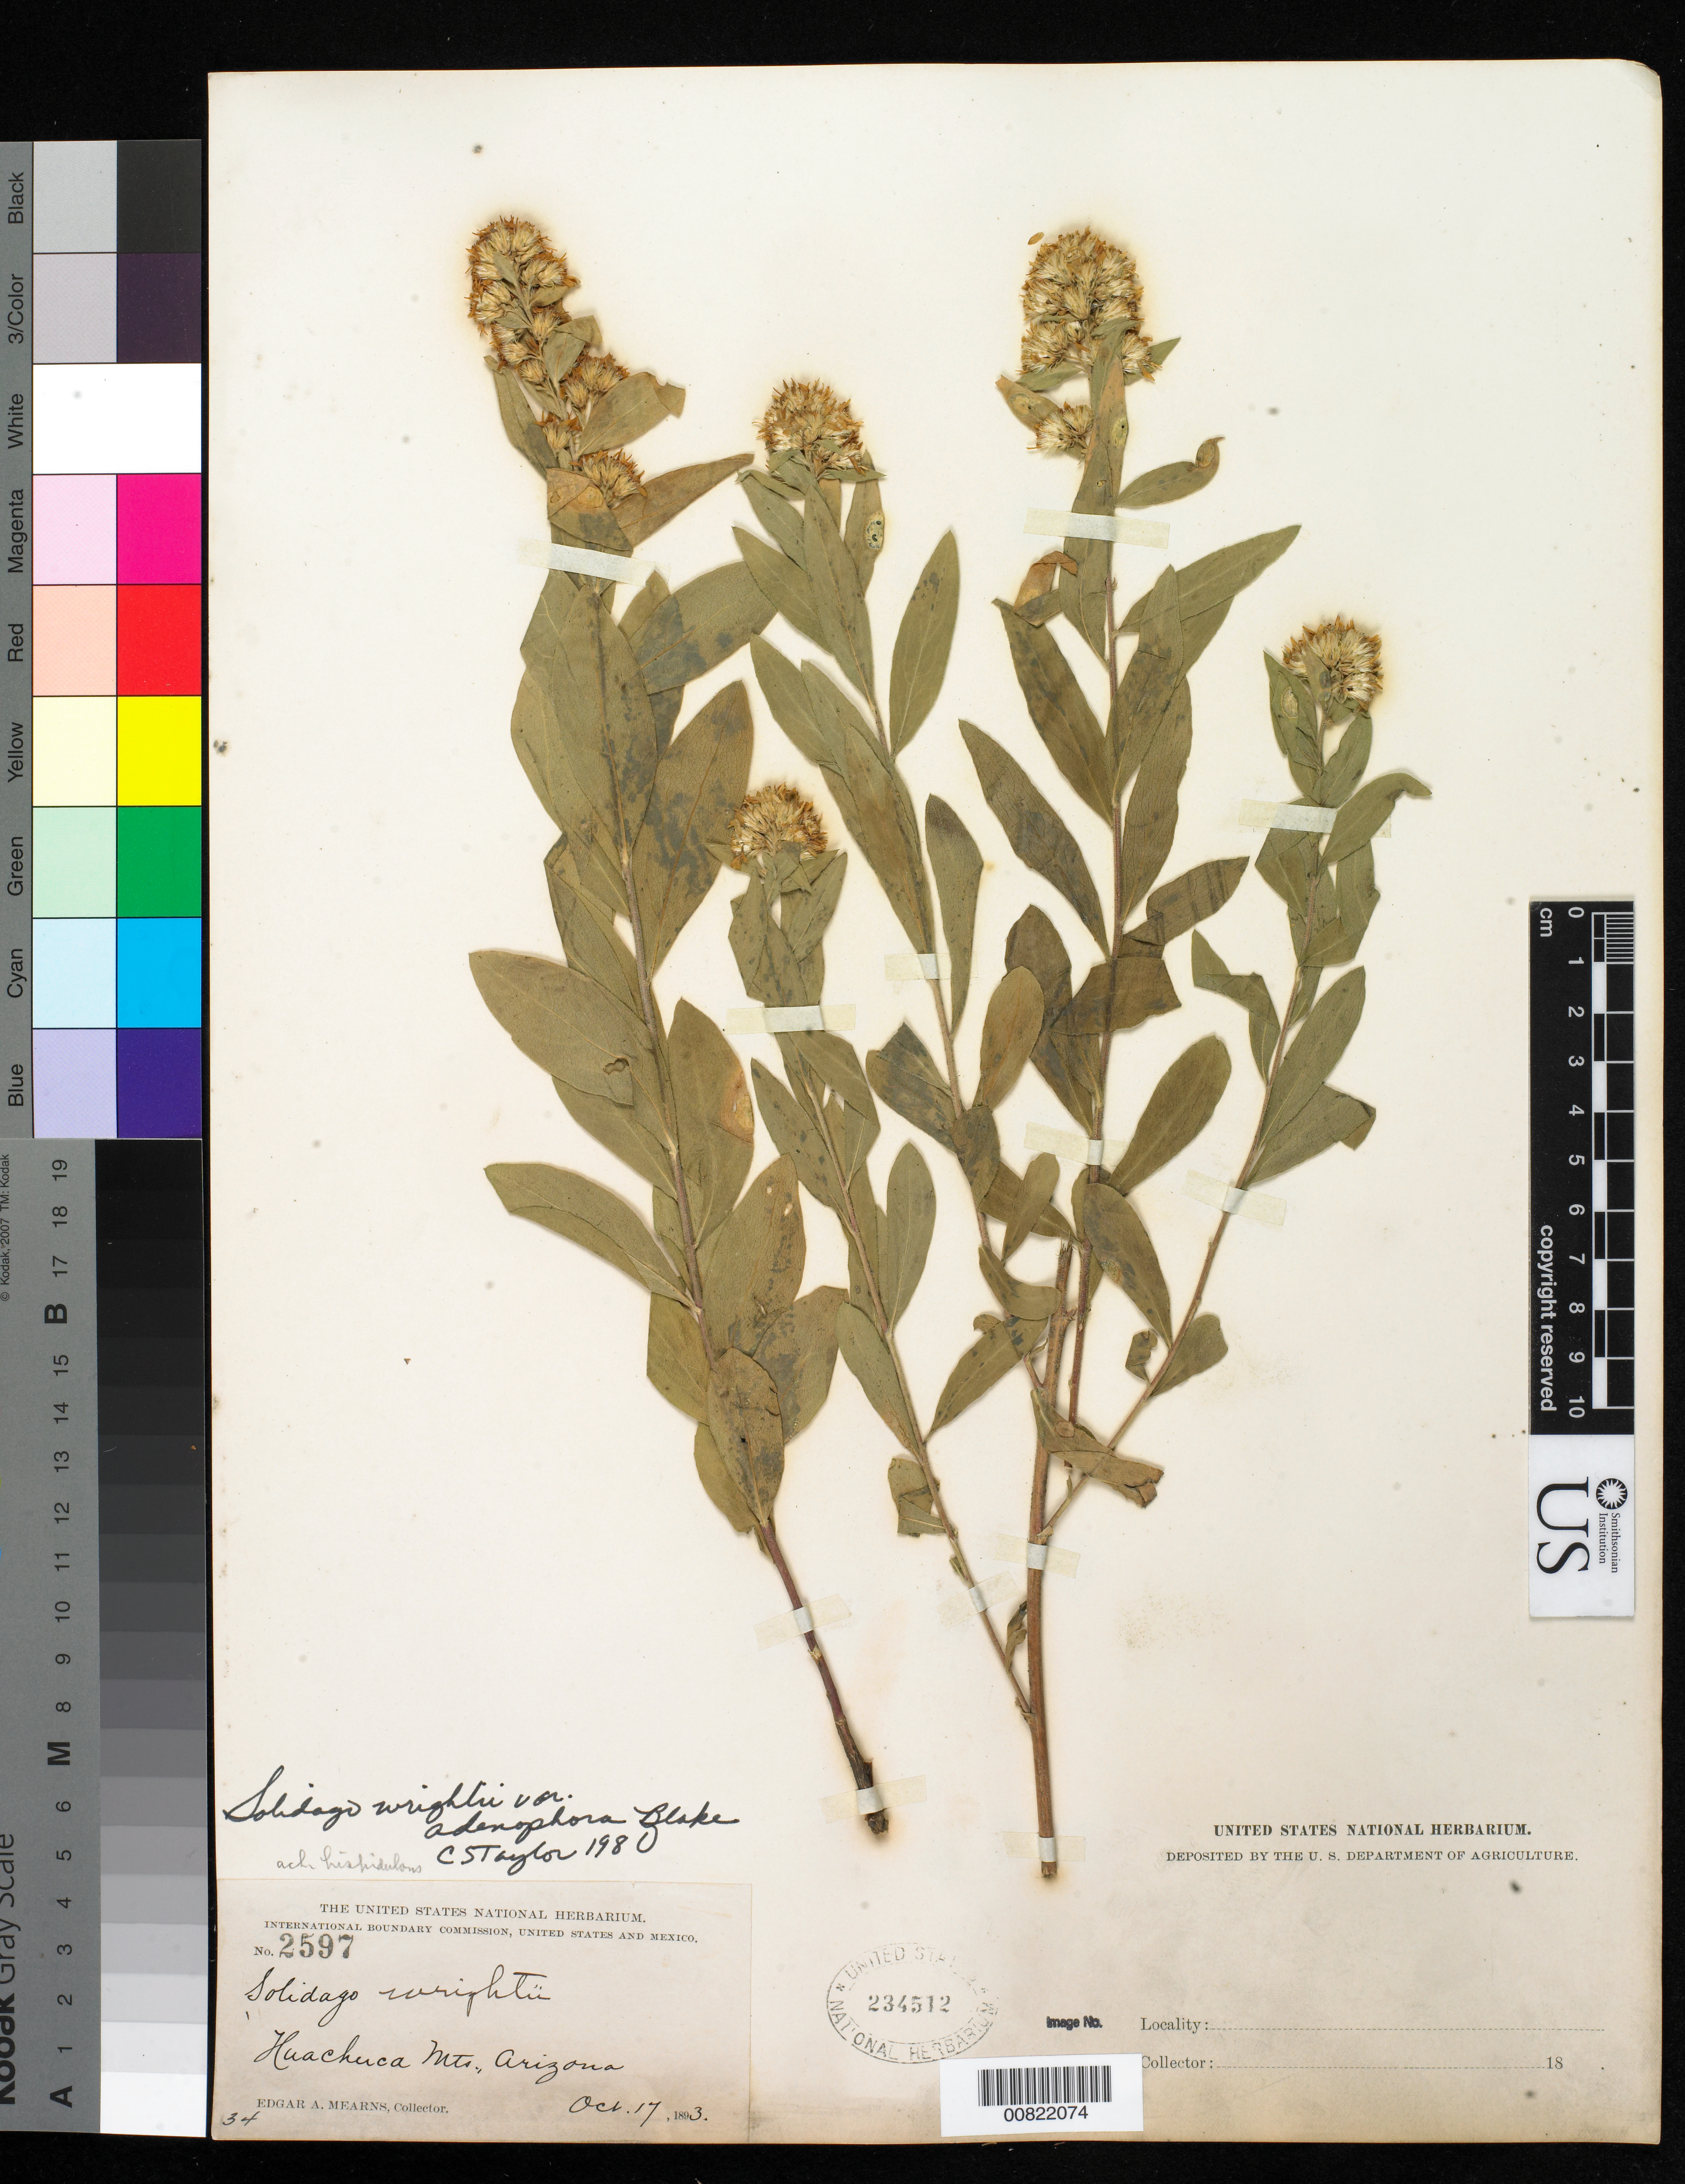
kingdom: Plantae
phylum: Tracheophyta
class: Magnoliopsida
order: Asterales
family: Asteraceae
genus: Solidago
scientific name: Solidago wrightii var. adenophora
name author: S.F. Blake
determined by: Taylor, Constance E. S.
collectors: E. A. Mearns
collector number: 2597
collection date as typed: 17 Oct 1893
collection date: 1893-10-17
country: United States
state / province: Arizona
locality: Huachuca Mts.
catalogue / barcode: US 234512